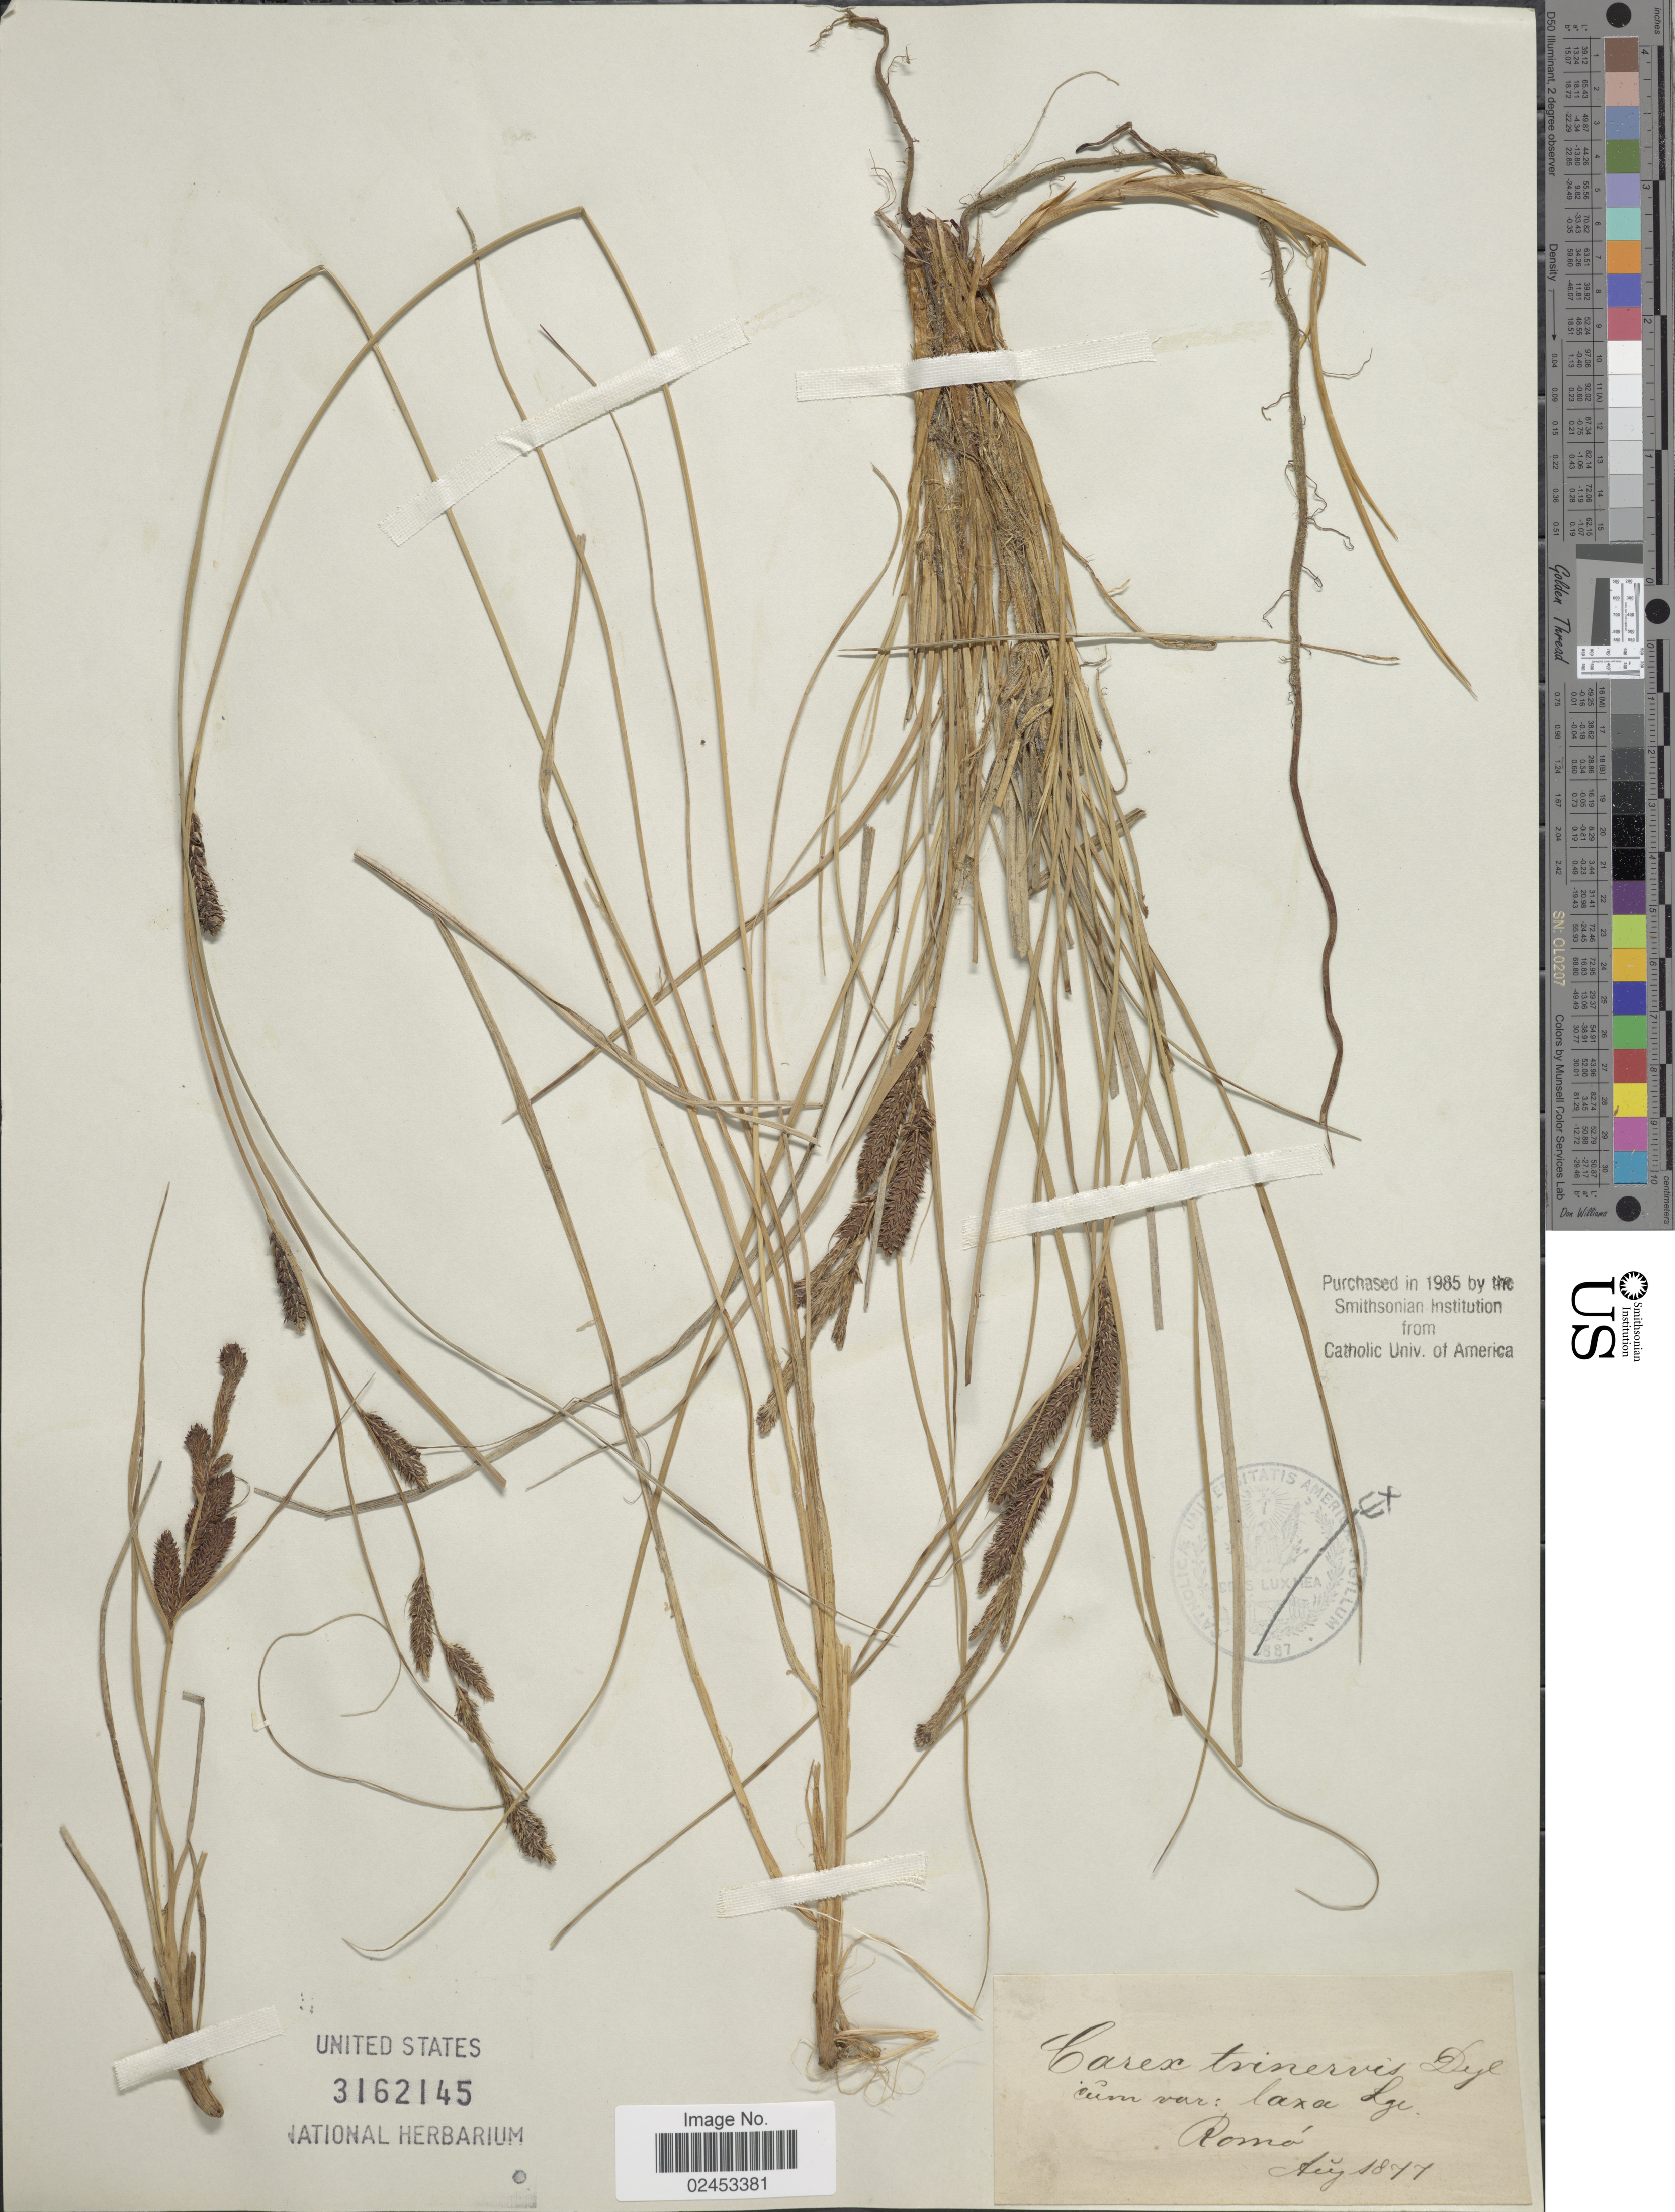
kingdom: Plantae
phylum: Tracheophyta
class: Liliopsida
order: Poales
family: Cyperaceae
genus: Carex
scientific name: Carex trinervis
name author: Degl.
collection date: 1877-08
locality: Romó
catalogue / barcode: US 3162145